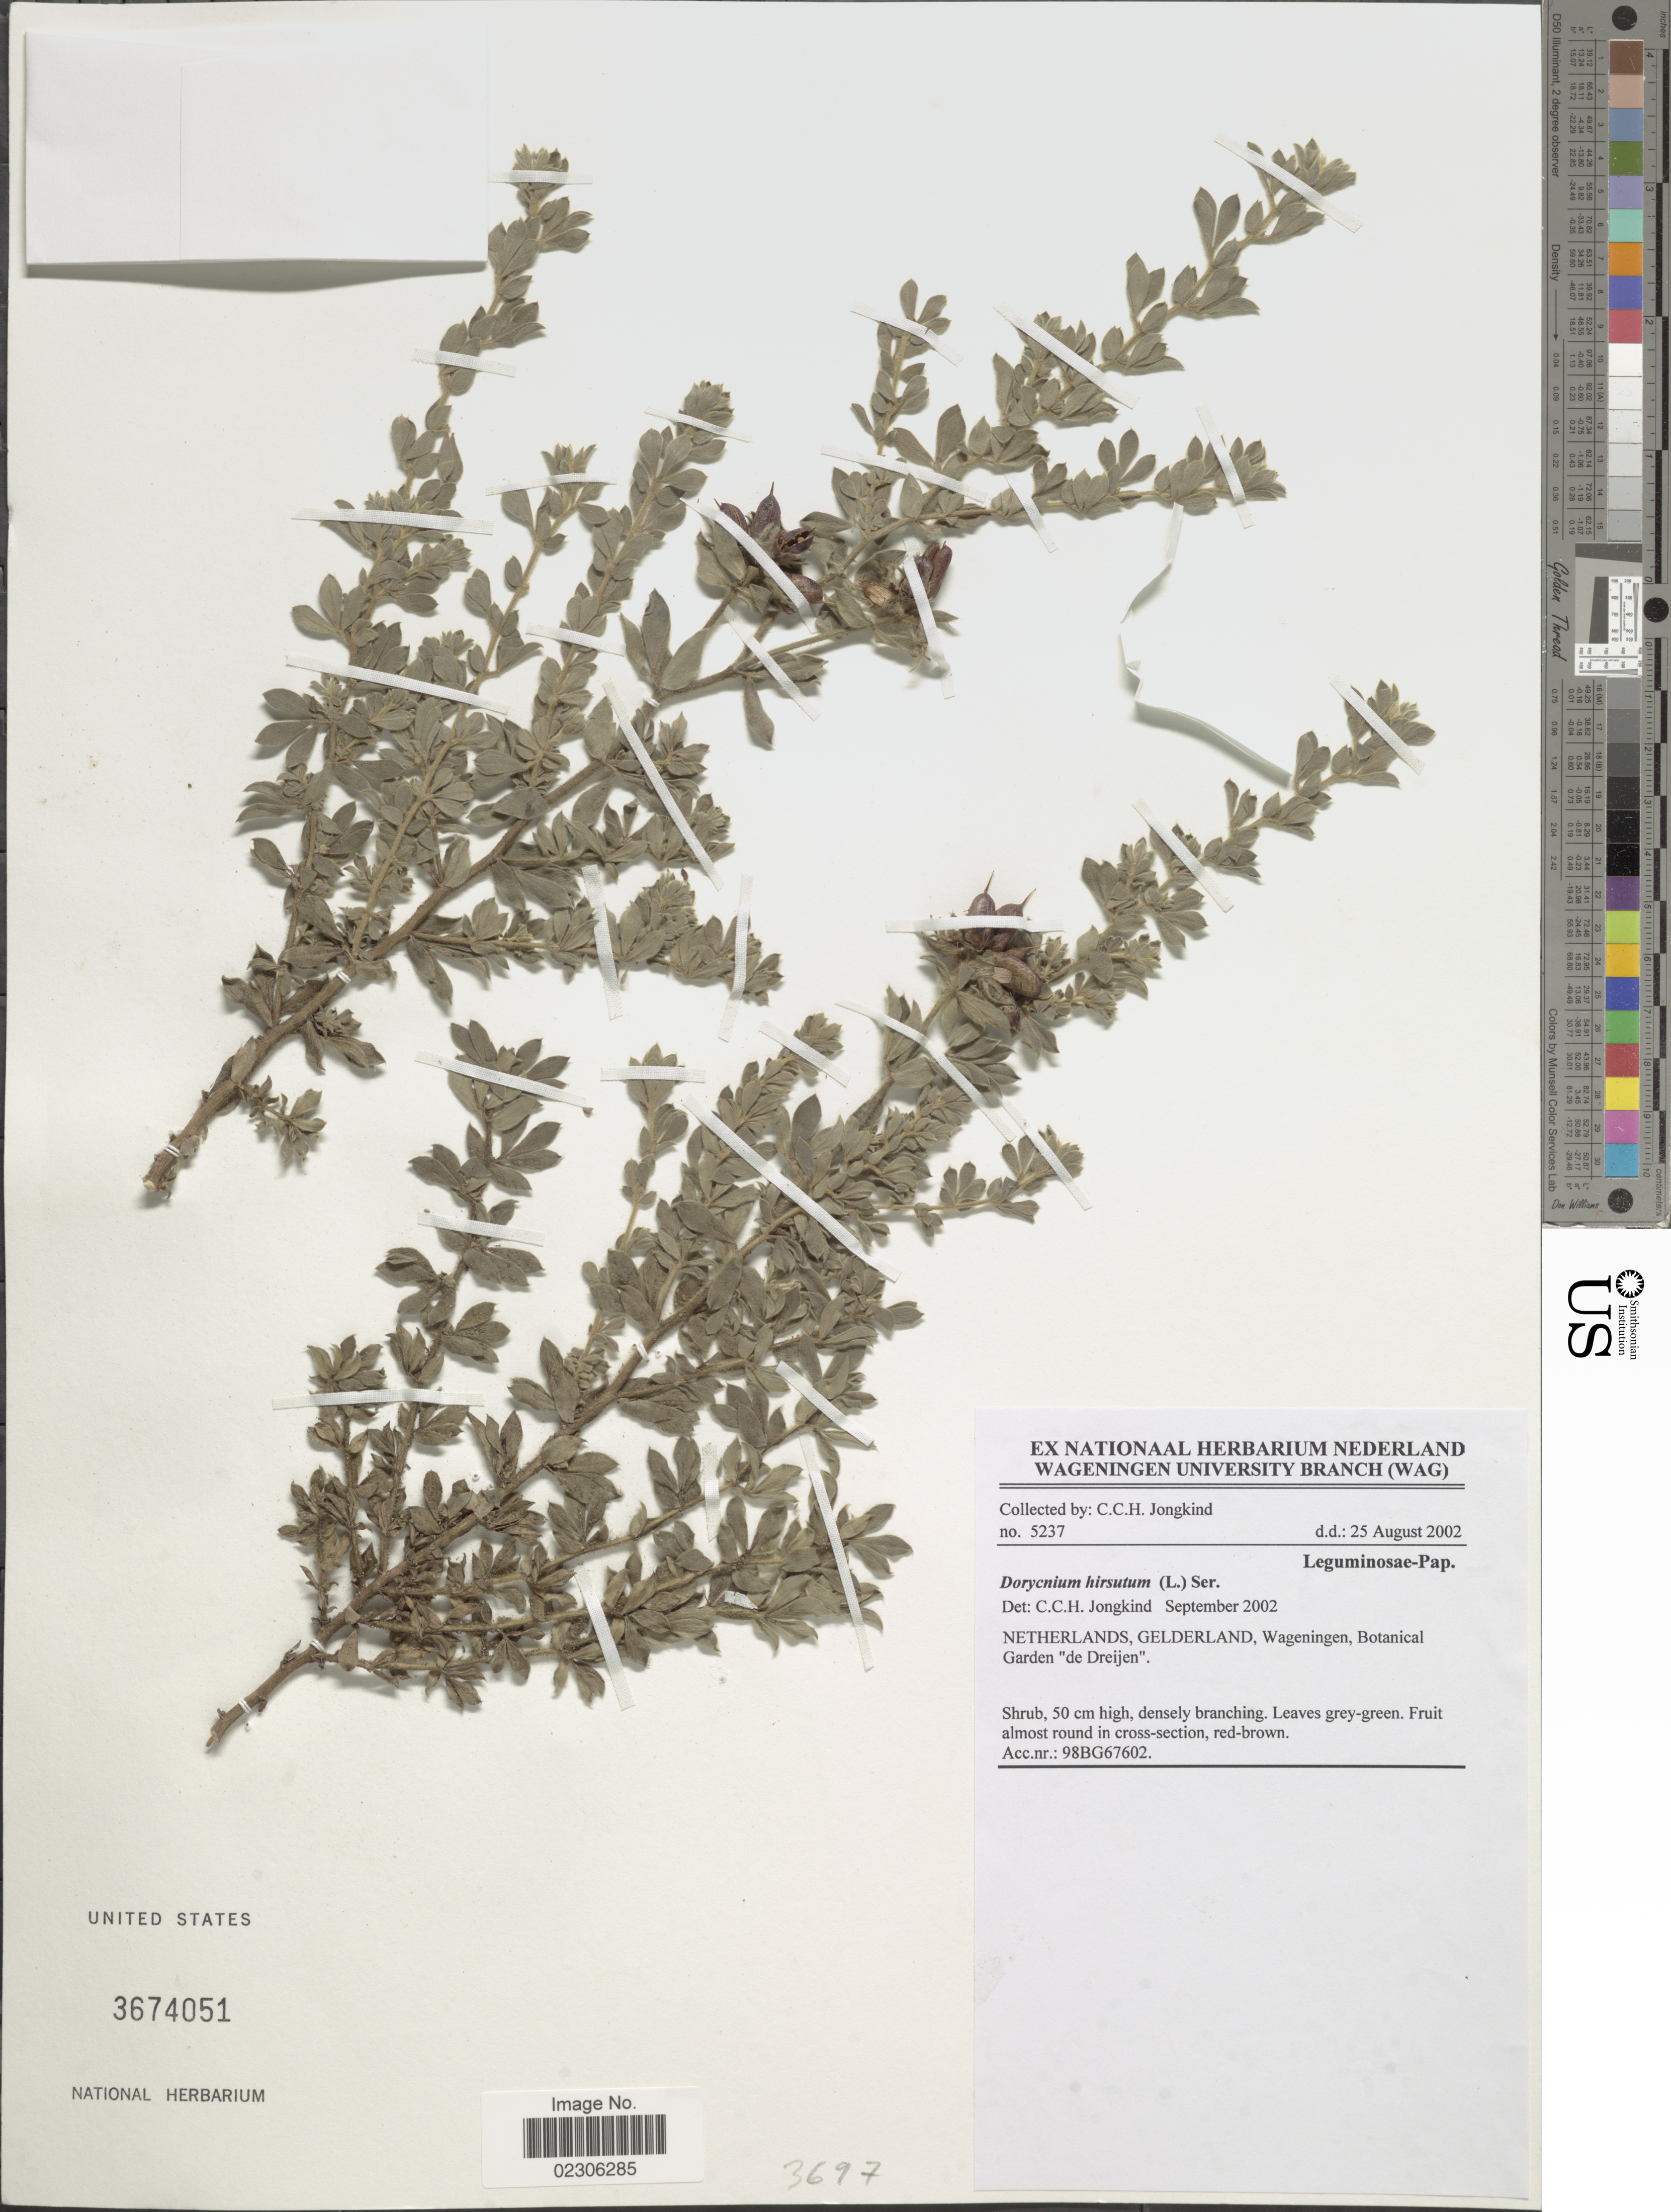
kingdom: Plantae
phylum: Tracheophyta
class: Magnoliopsida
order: Fabales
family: Fabaceae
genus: Dorycnium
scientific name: Dorycnium hirsutum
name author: (L.) Ser.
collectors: C. C. Jongkind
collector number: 5237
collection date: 2002-08-25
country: Netherlands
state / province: Gelderland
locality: Netherlands, Gelderland, Wageningen, Botanical Garden, "de Dreijen"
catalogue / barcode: US 3674051